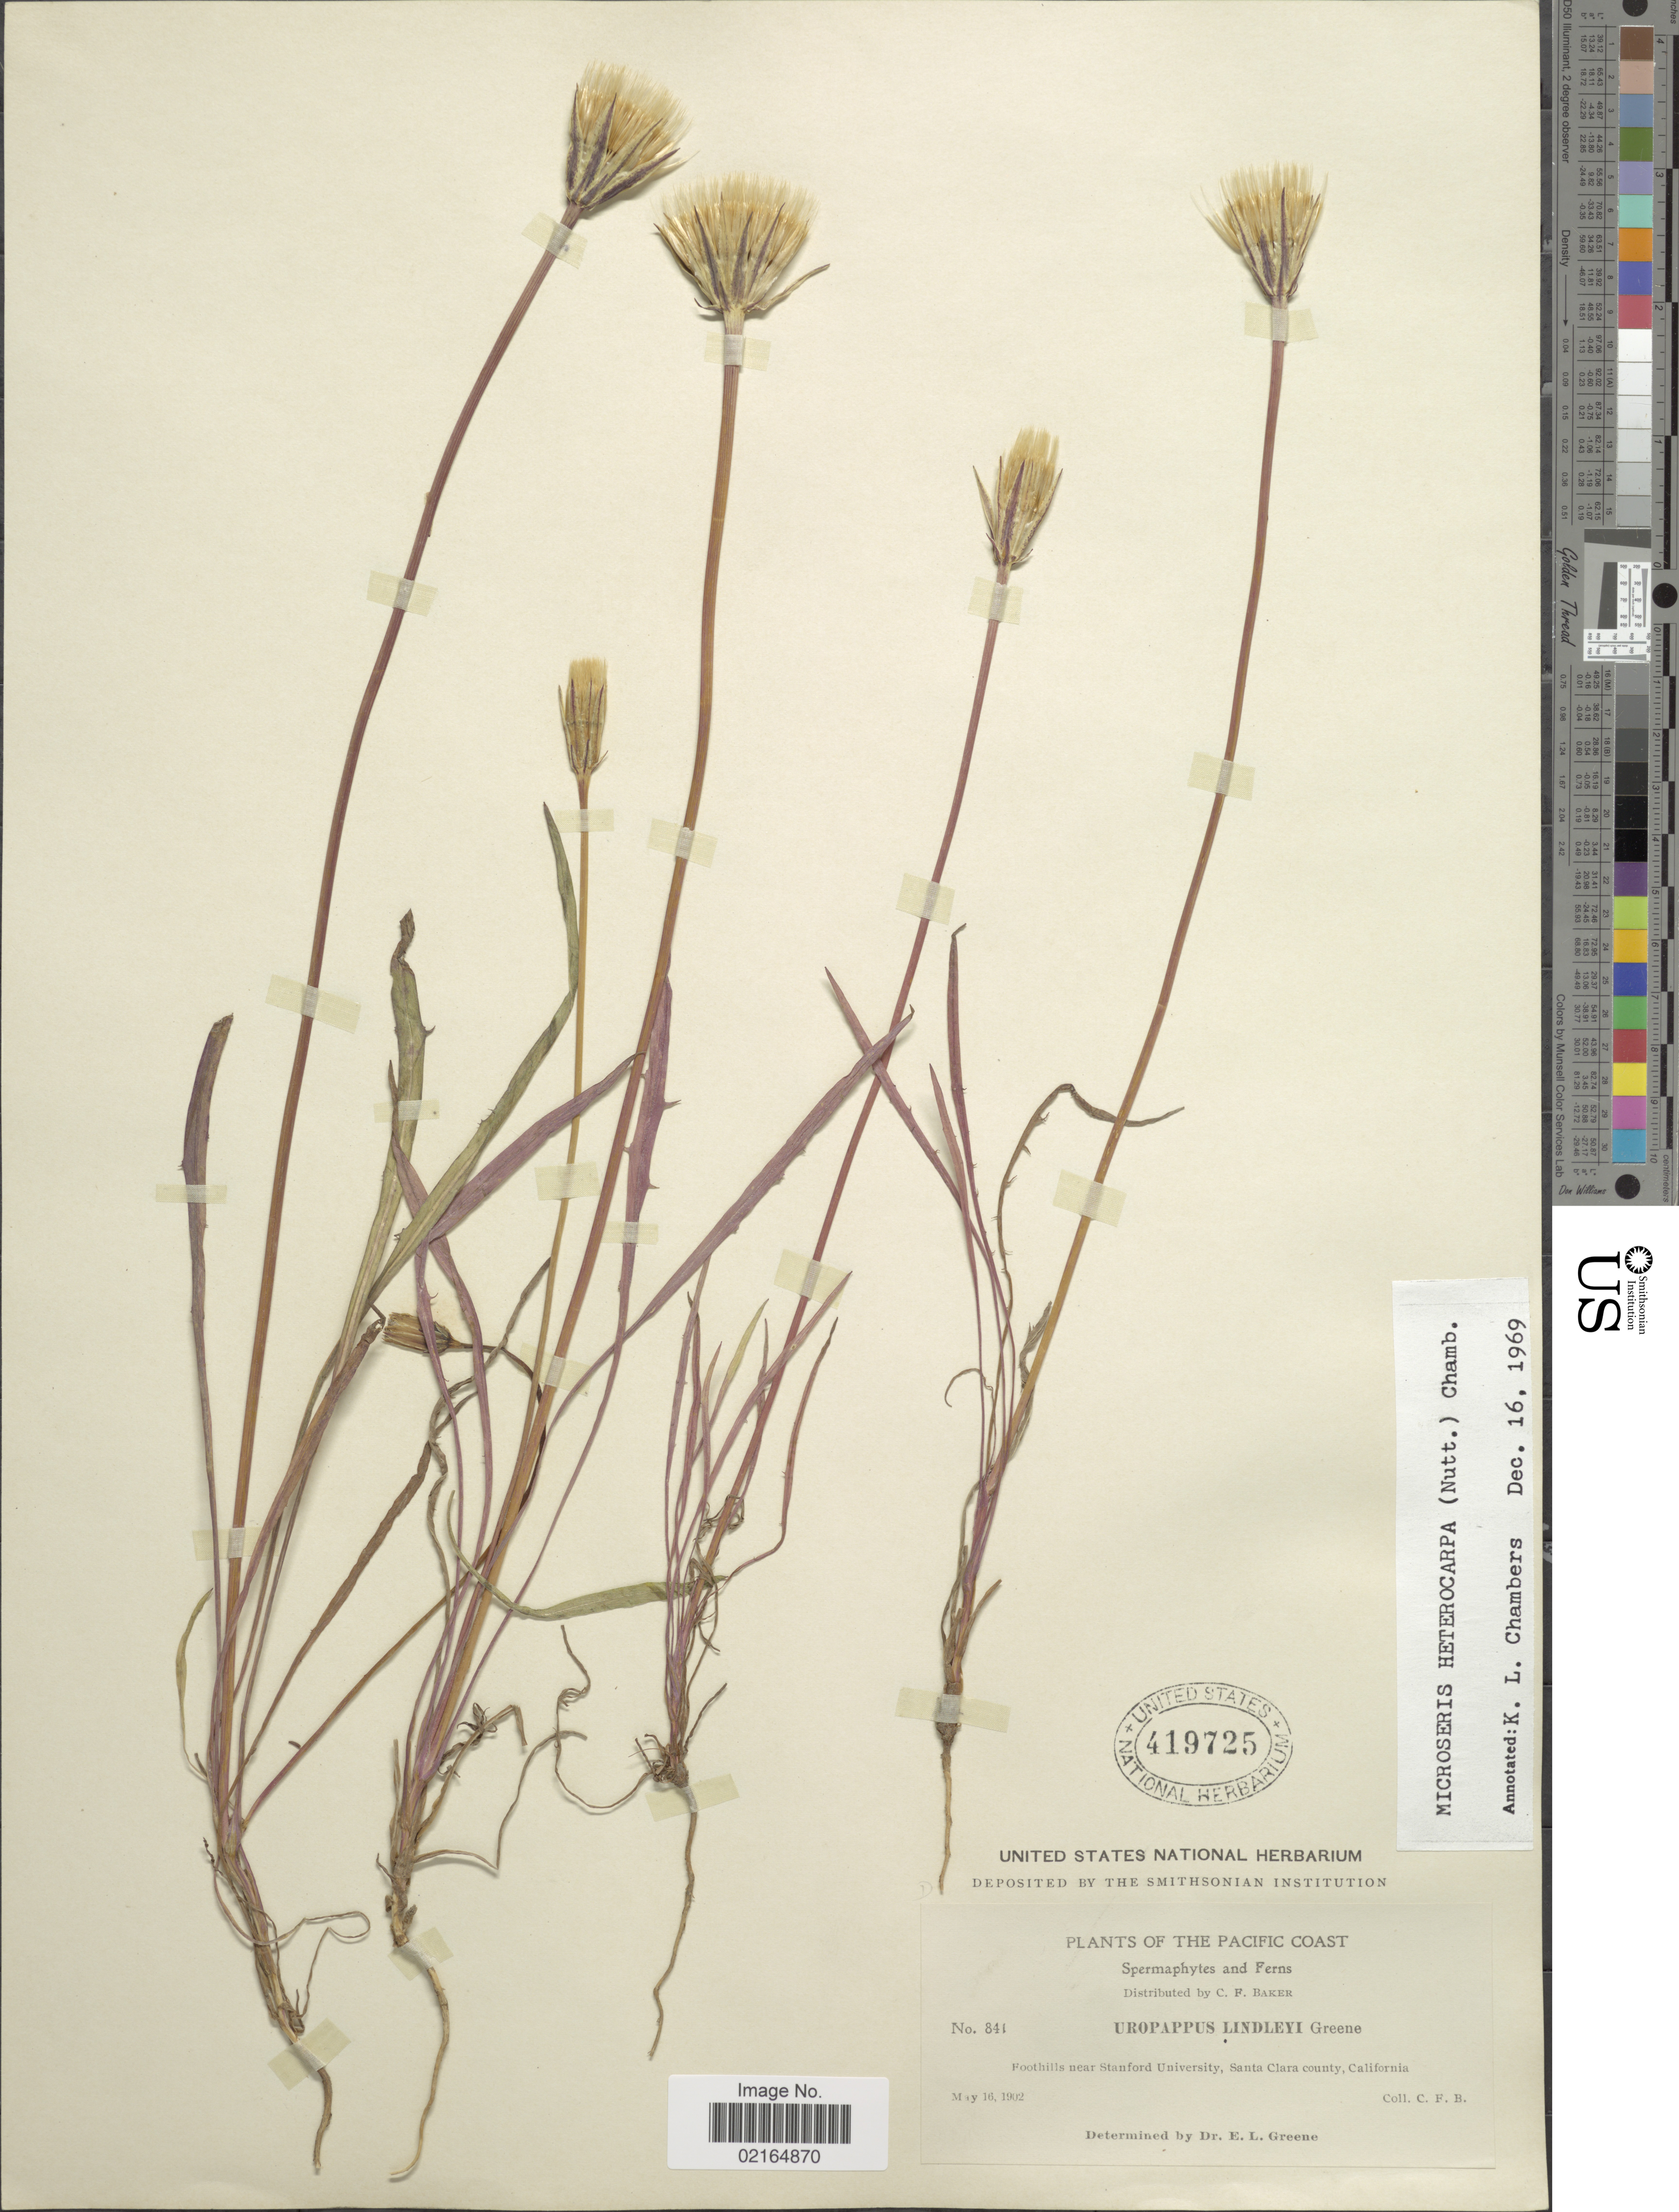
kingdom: Plantae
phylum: Tracheophyta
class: Magnoliopsida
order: Asterales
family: Asteraceae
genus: Microseris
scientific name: Microseris heterocarpa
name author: (Nutt.) K.L. Chambers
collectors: C. F. Baker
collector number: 841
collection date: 1902-05-16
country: United States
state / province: California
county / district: Santa Clara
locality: Pacific Coast, foothills near Stanford University, Santa Clara county.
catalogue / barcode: US 419725